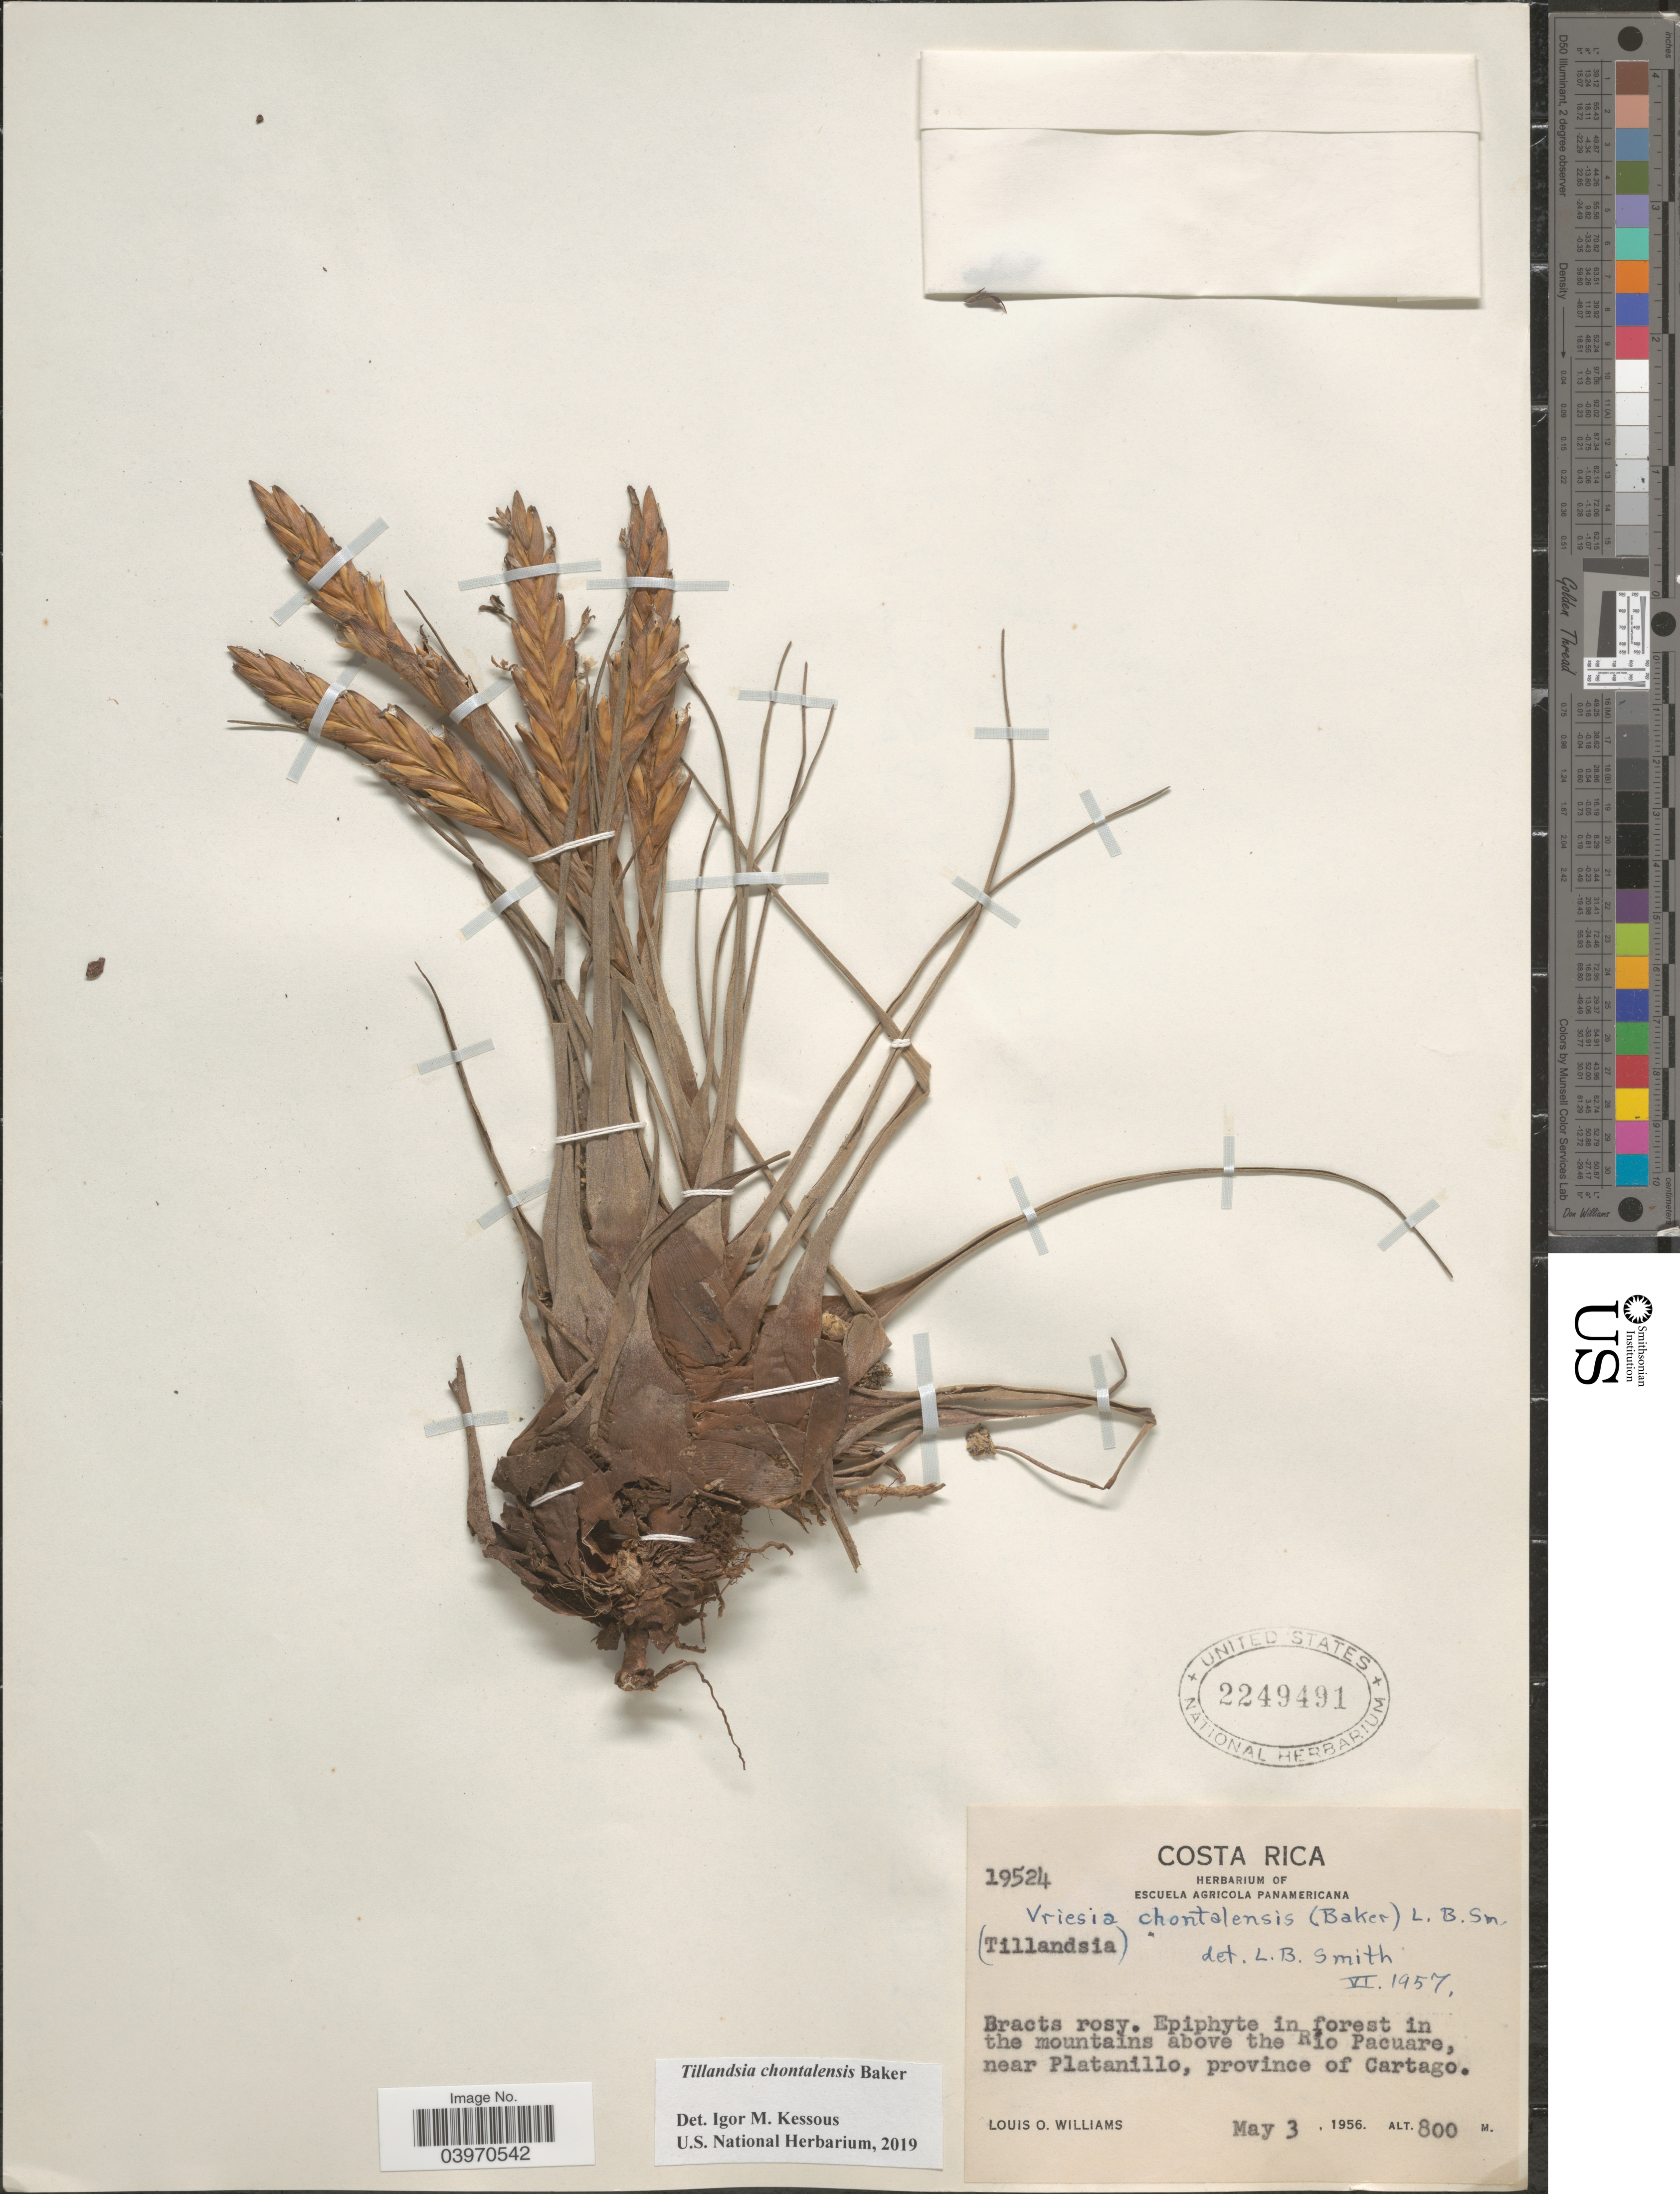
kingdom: Plantae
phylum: Tracheophyta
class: Liliopsida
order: Poales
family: Bromeliaceae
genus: Tillandsia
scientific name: Tillandsia chontalensis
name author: Baker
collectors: L. O. Williams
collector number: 19524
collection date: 1956-05-03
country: Costa Rica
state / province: Cartago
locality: Epiphyte in forest in the mountains above the Río Pacuare, near Platanillo.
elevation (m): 800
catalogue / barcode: US 2249491